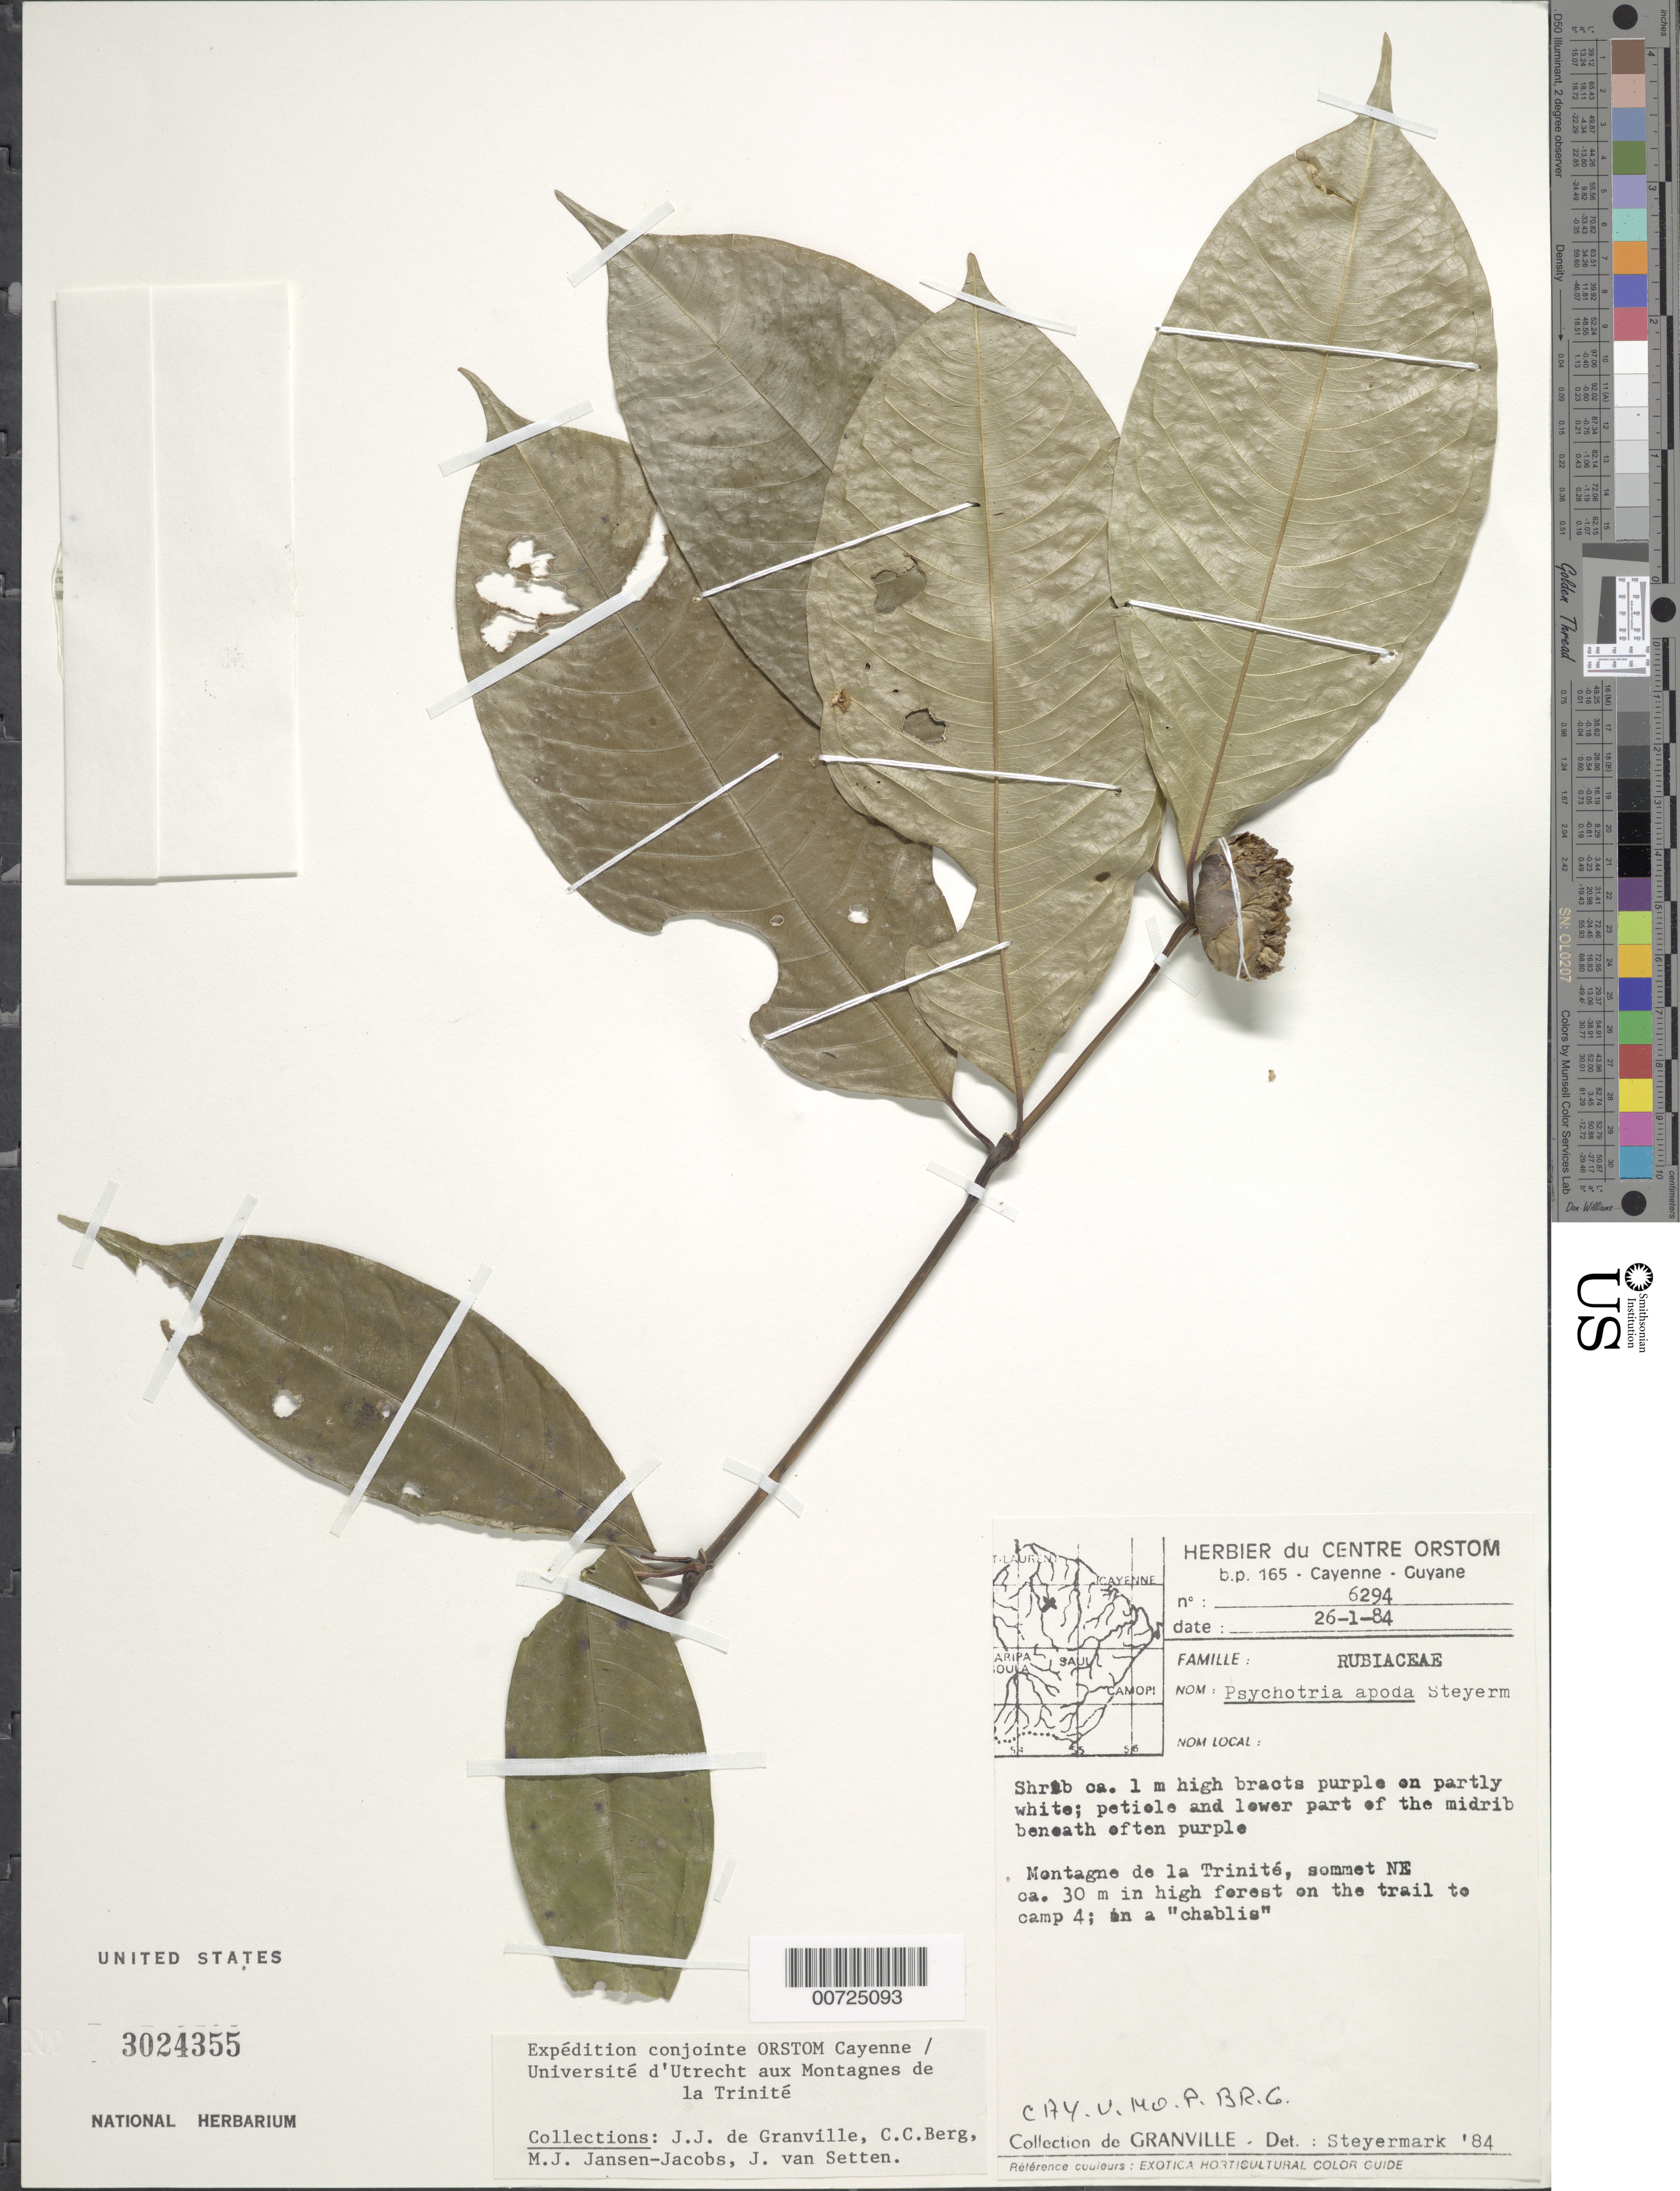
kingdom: Plantae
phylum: Tracheophyta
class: Magnoliopsida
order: Gentianales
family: Rubiaceae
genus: Palicourea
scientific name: Palicourea apoda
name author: (Steyerm.) Delprete & J.H. Kirkbr.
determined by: Kirkbride, J. H., Jr.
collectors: J.-J. de Granville, C. C. Berg, M. J. Jansen-Jacobs & J. van Setten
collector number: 6294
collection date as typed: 26-Jan-84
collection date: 1984-01-26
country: French Guiana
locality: Montagnes de la Trinité, sommet NE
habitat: High forest on trail, on a "chablis"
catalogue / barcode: US 3024355